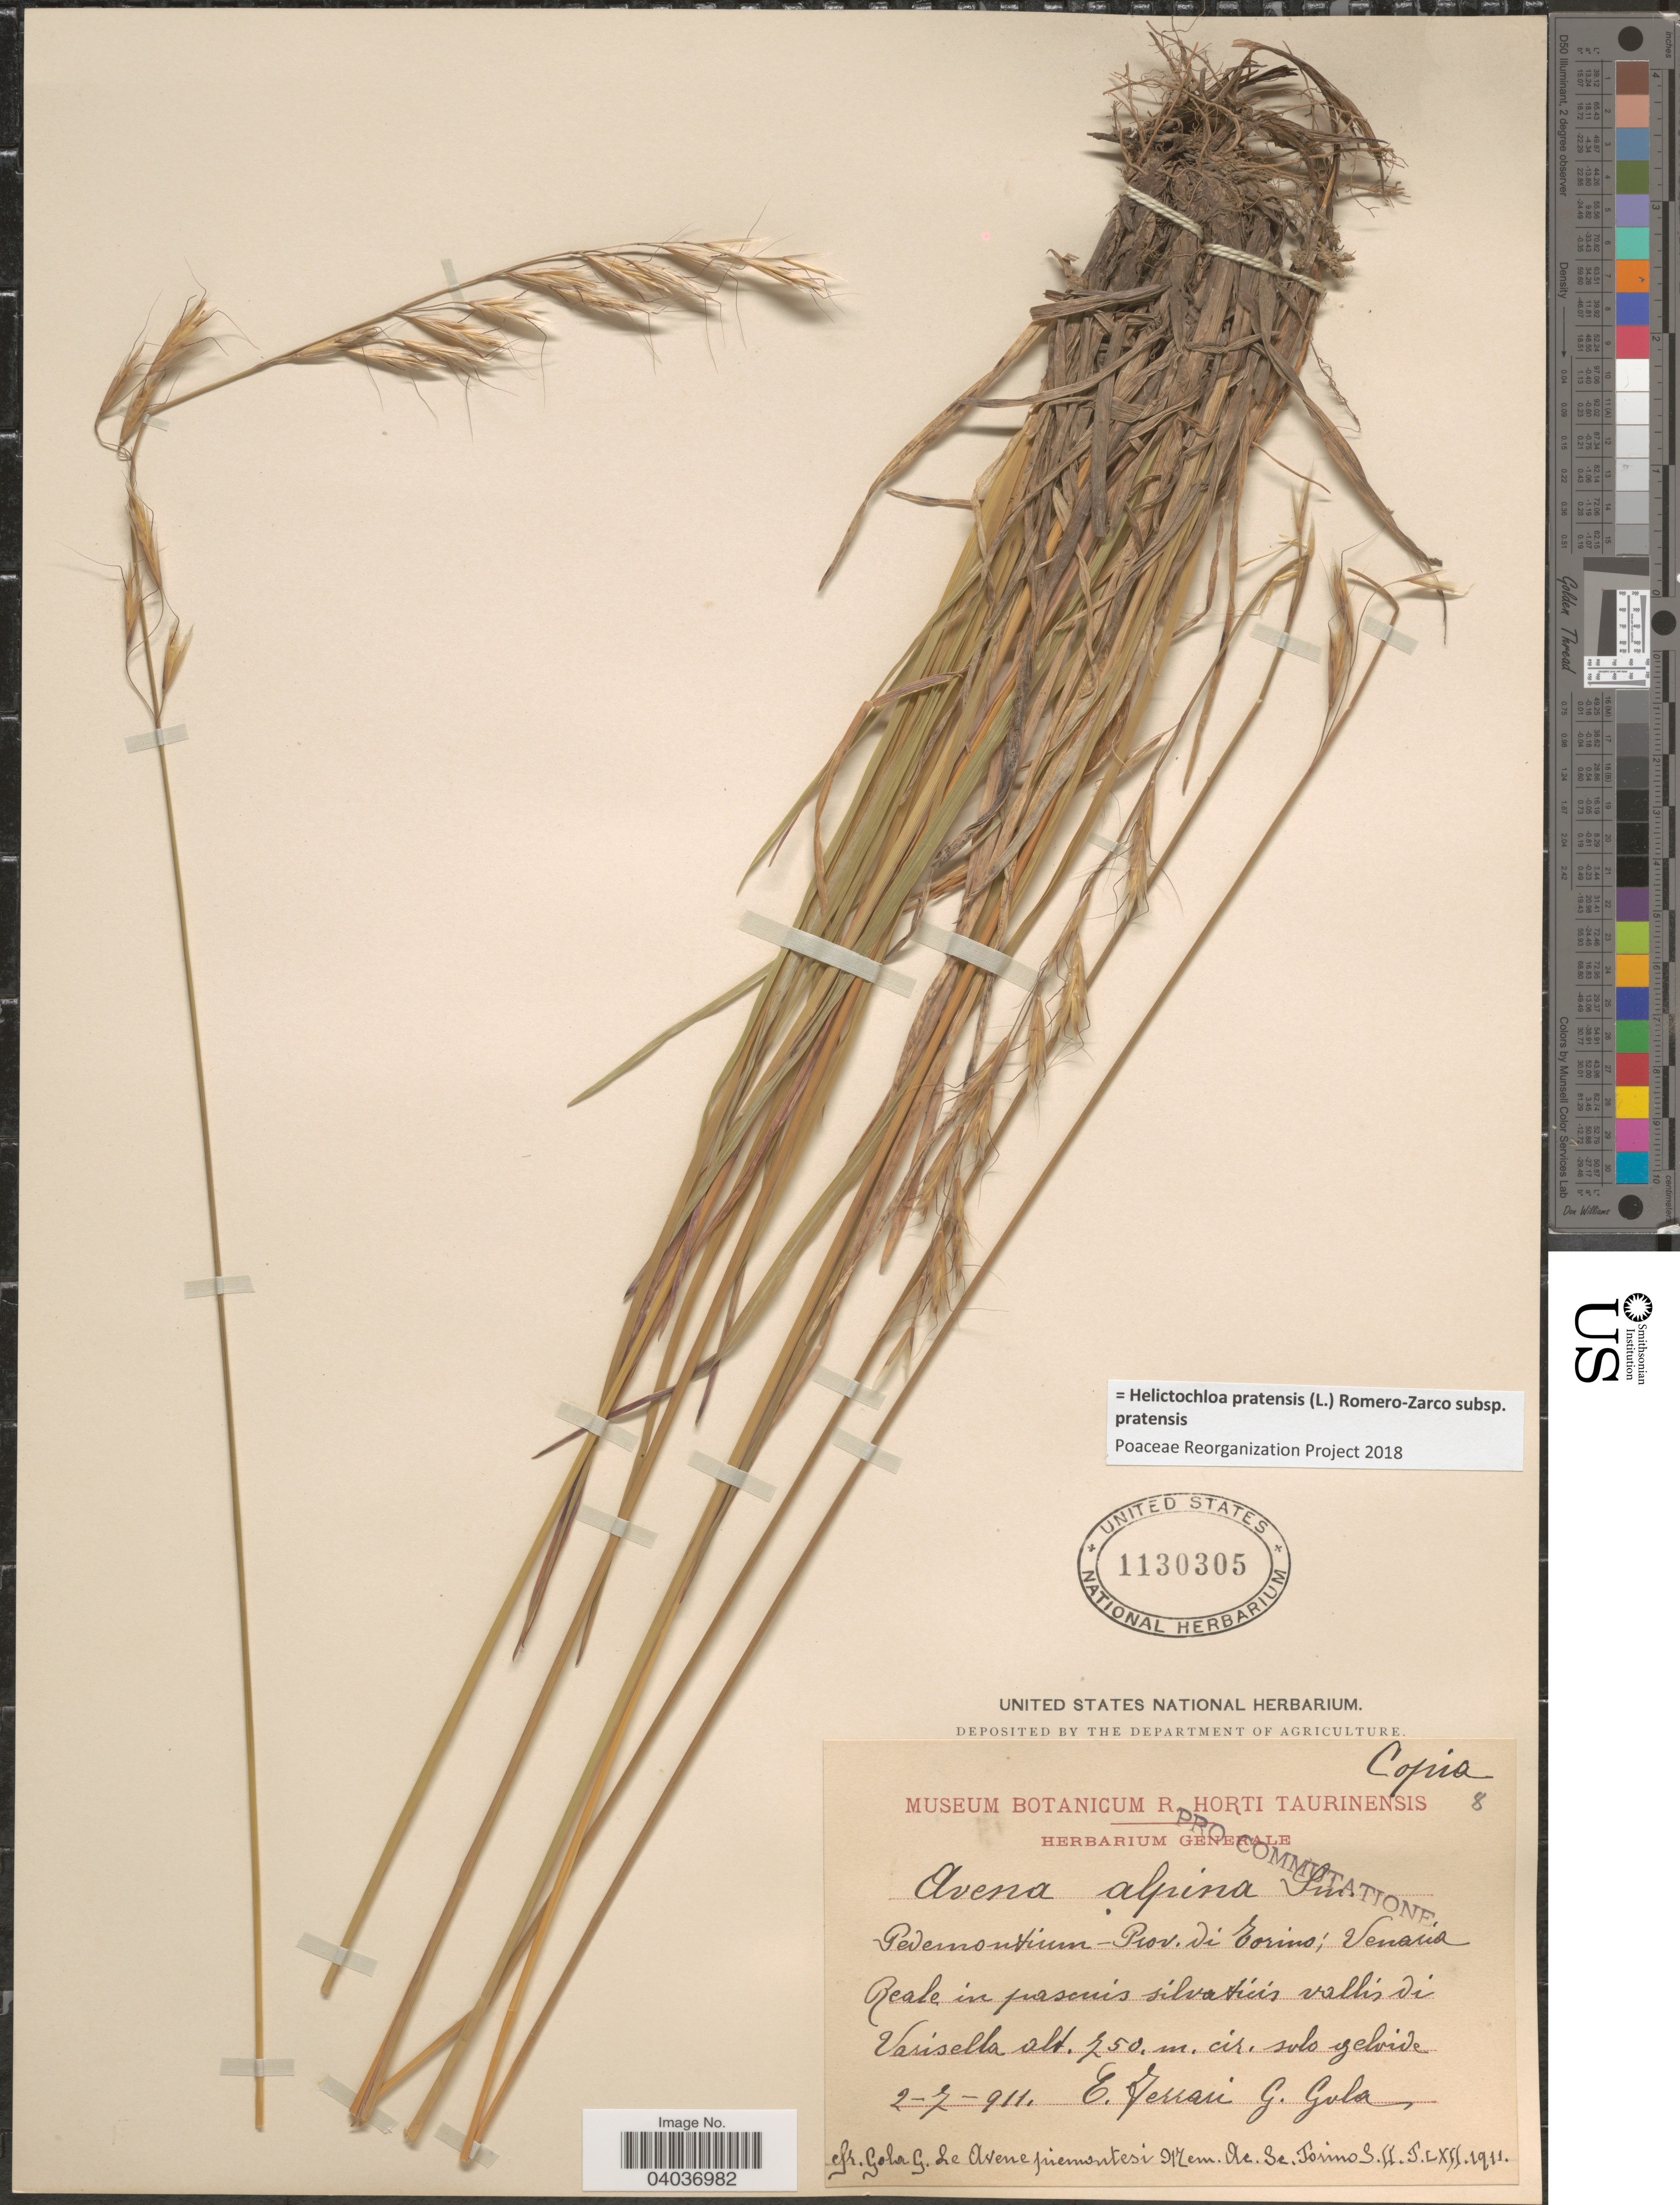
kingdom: Plantae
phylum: Tracheophyta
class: Liliopsida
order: Poales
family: Poaceae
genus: Helictochloa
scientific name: Helictochloa pratensis subsp. pratensis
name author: (L.) Romero-Zarco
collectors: E. Herrari & G. Gula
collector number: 8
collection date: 1911-07-02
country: Italy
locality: Gevernontium- Prov di Torino; Venaria Reale in pascuis silvatius vallis di Vansella.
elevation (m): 750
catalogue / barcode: US 1130305